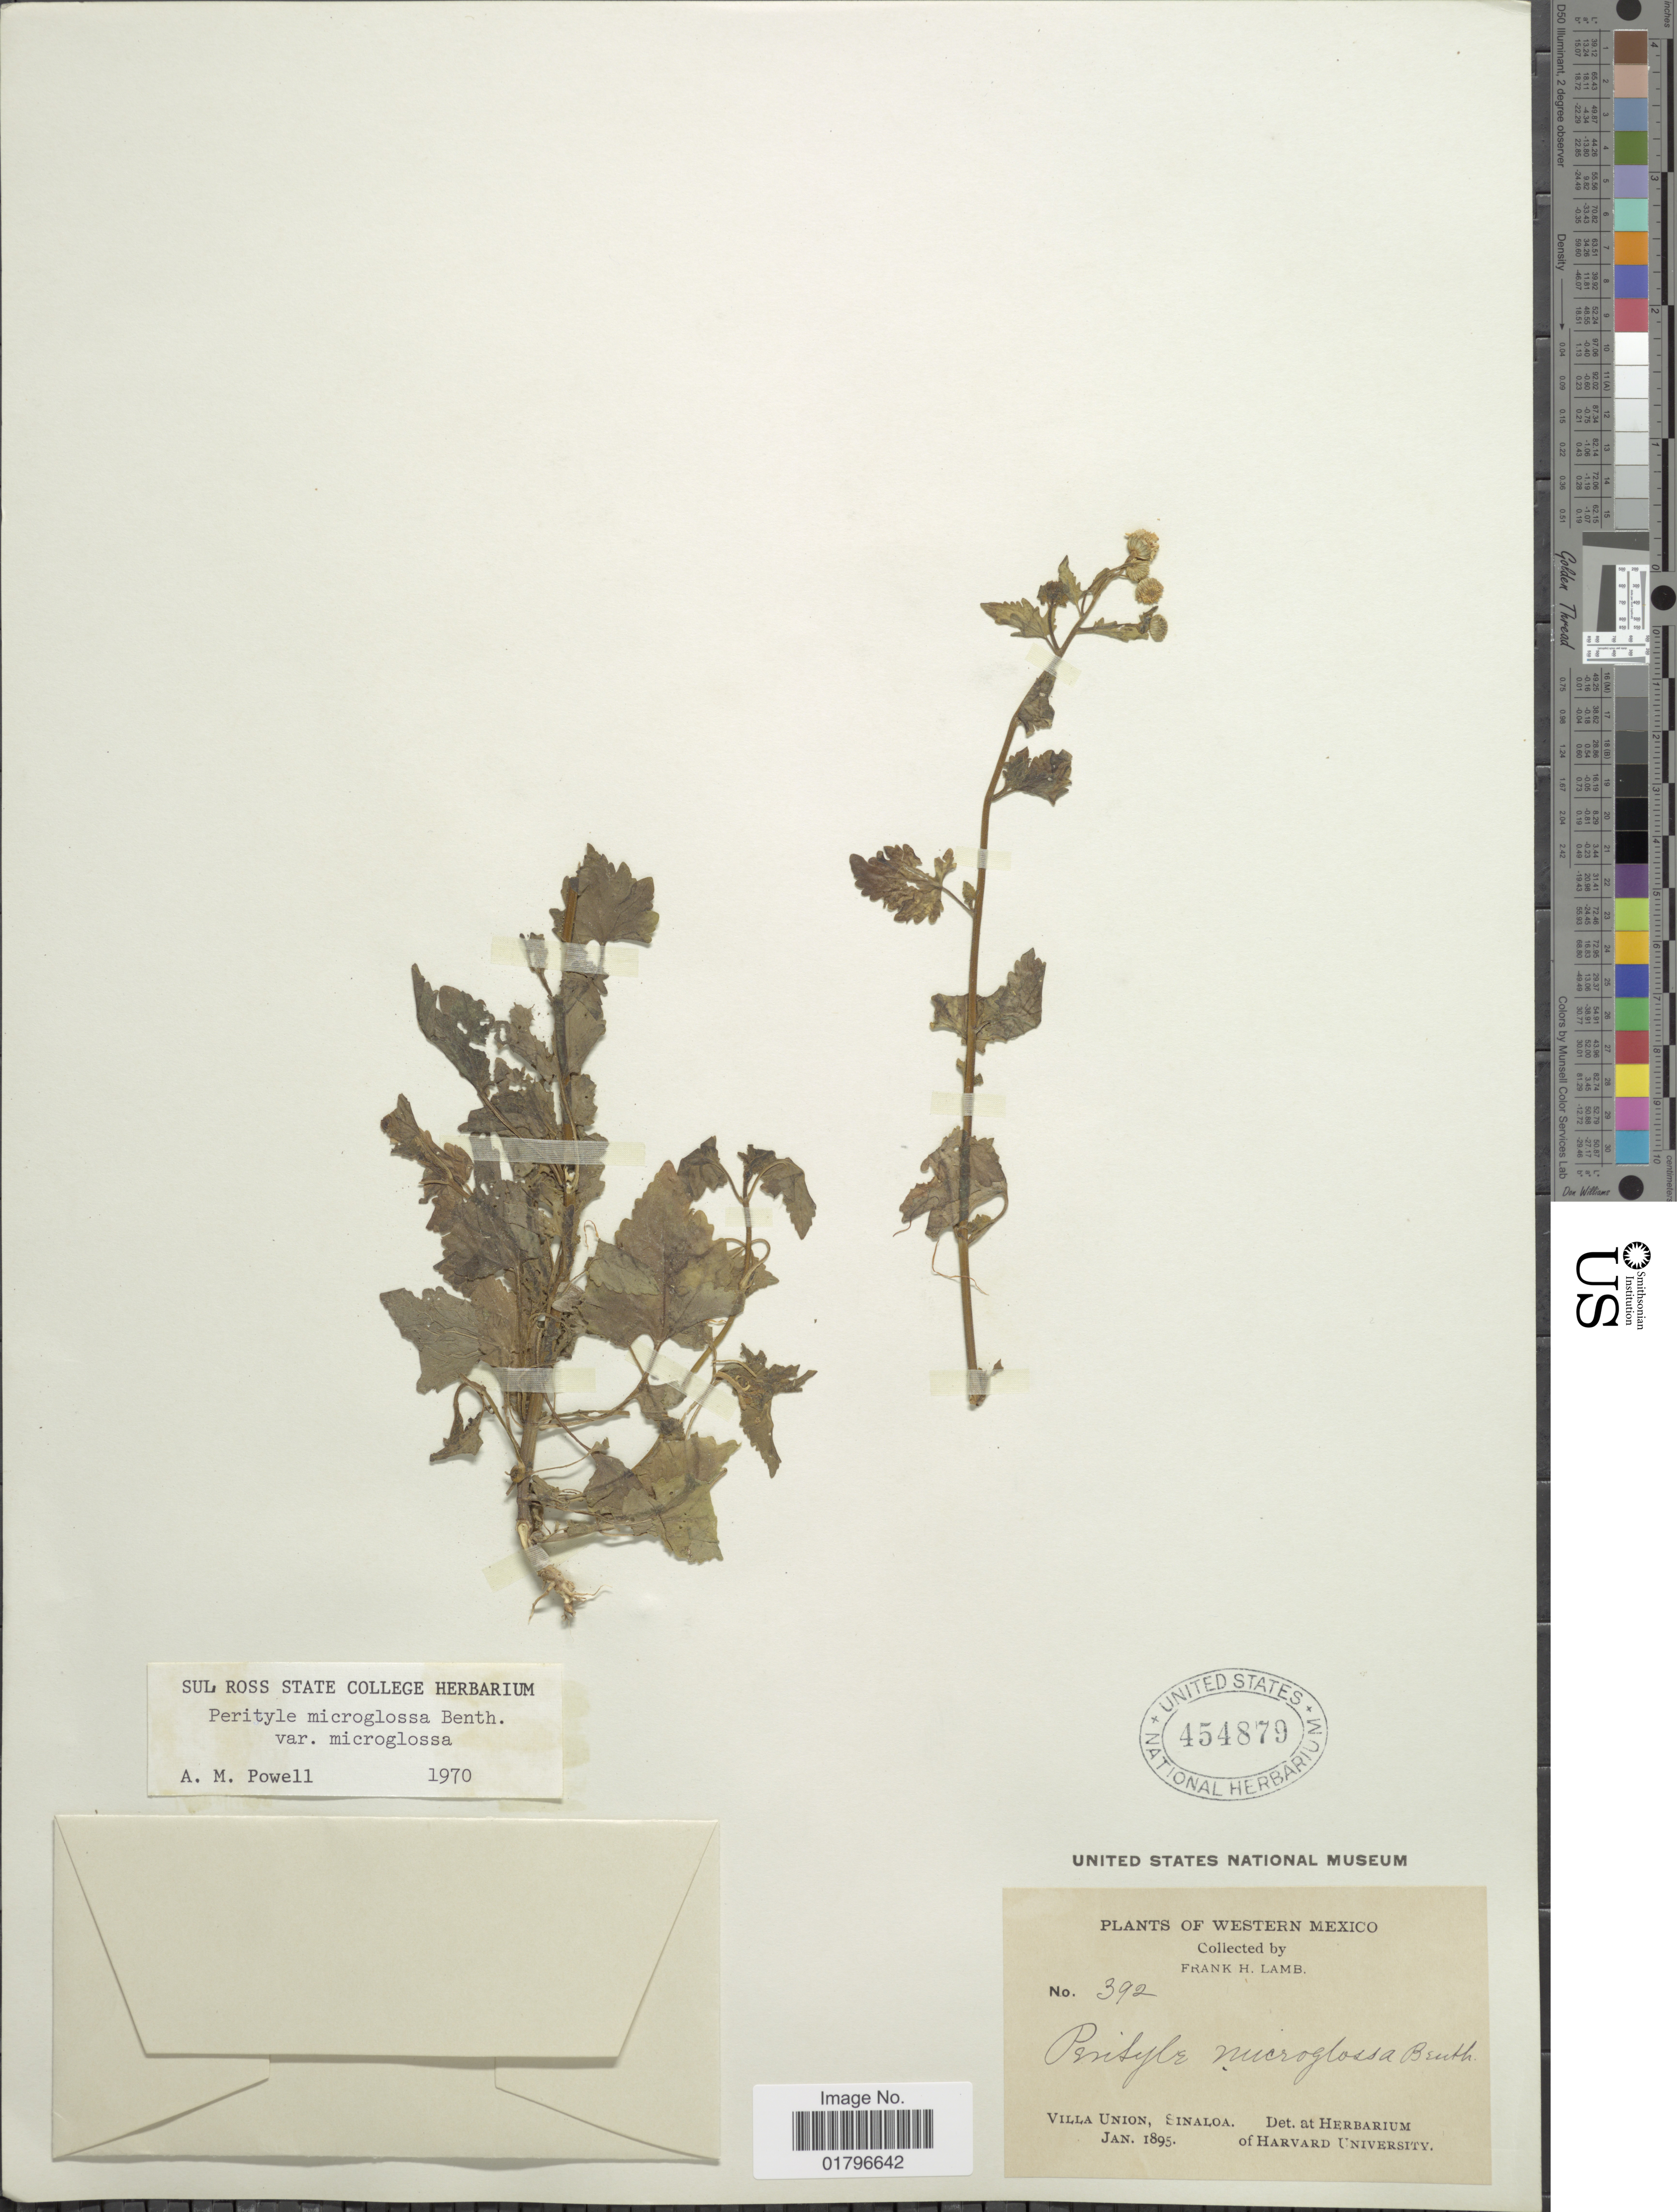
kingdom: Plantae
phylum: Tracheophyta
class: Magnoliopsida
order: Asterales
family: Asteraceae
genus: Perityle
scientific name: Perityle microglossa var. microglossa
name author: Benth.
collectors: F. H. Lamb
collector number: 392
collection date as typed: Jan 1895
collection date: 1895-01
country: Mexico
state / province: Sinaloa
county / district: Mazatlán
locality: Villa Unión.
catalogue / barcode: US 454879